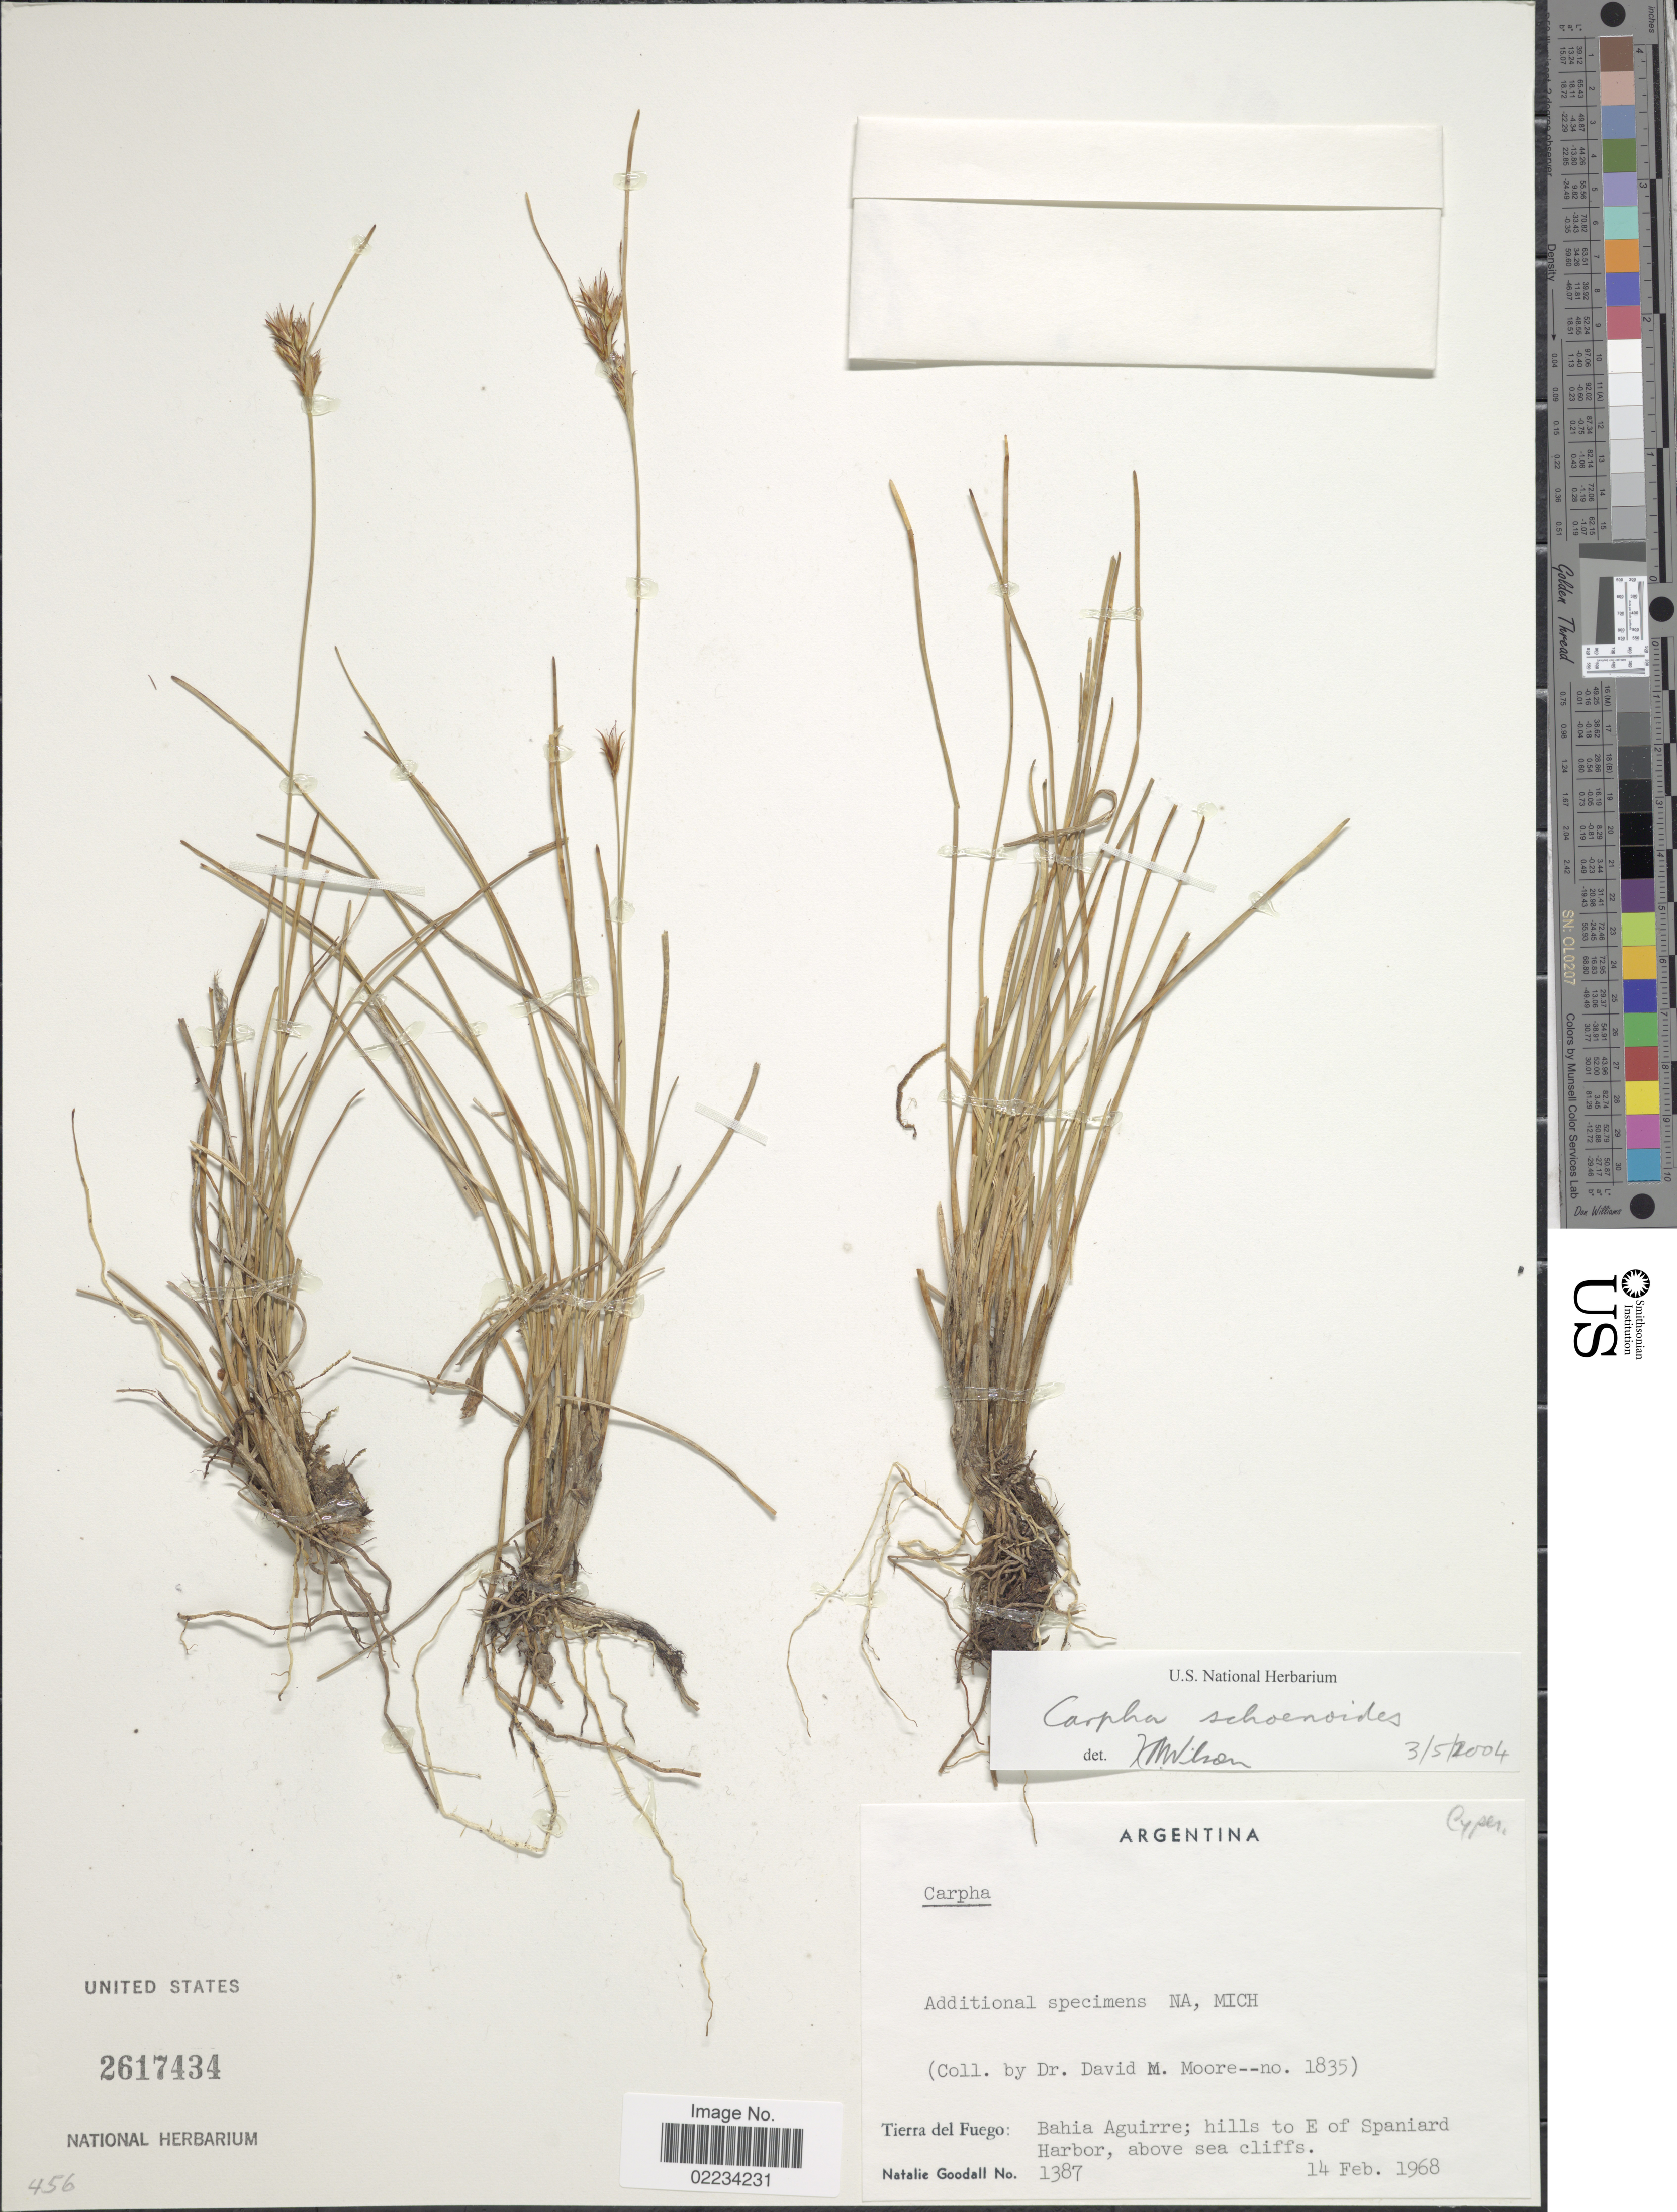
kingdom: Plantae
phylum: Tracheophyta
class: Liliopsida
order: Poales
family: Cyperaceae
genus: Carpha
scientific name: Carpha schoenoides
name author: Banks & Sol. ex Hook. f.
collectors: N. Goodall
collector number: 1387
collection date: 1968-02-14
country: Argentina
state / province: Tierra del Fuego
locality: Bahia Aguirre; hills to E of Spaniard Harbor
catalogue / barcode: US 2617434